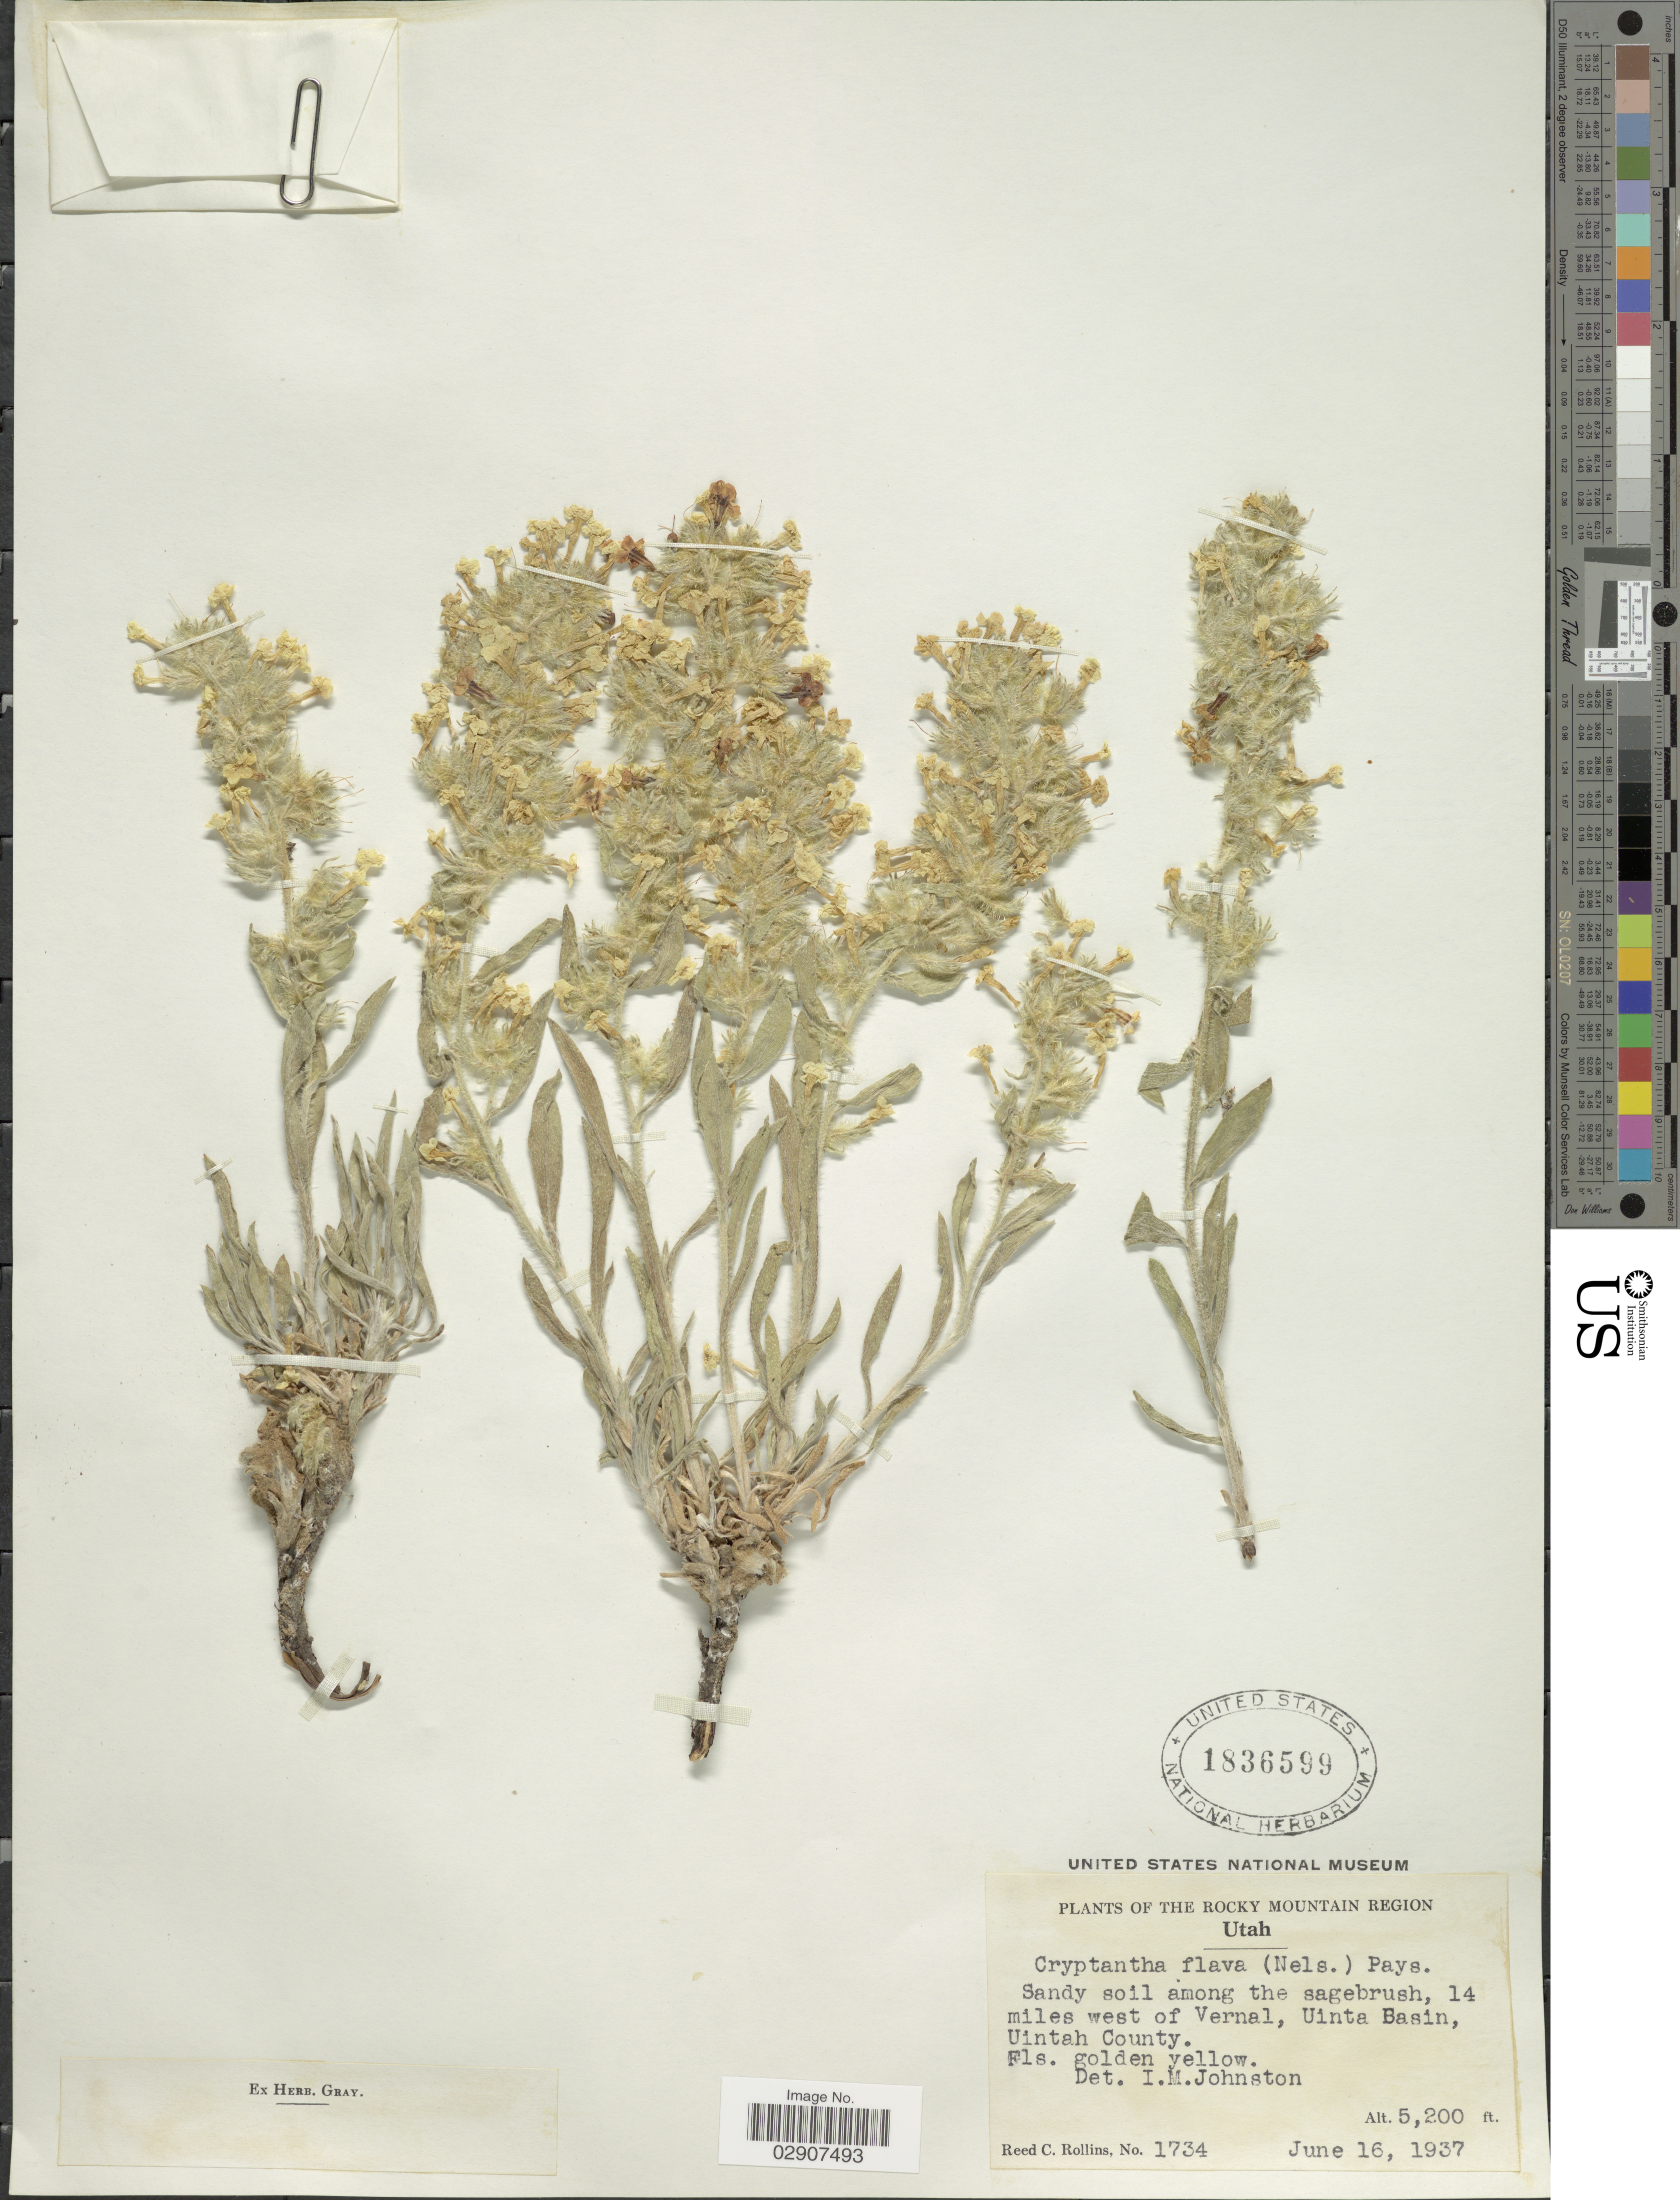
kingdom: Plantae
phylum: Tracheophyta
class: Magnoliopsida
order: Boraginales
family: Boraginaceae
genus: Cryptantha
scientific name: Cryptantha flava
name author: (A. Nelson) Payson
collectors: R. C. Rollins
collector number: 1734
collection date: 1937-06-16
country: United States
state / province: Utah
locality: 14 miles west of Vernal, Uinta Basin, Uintah County.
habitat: sandy soil among the sagebrush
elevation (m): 1585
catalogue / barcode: US 1836599